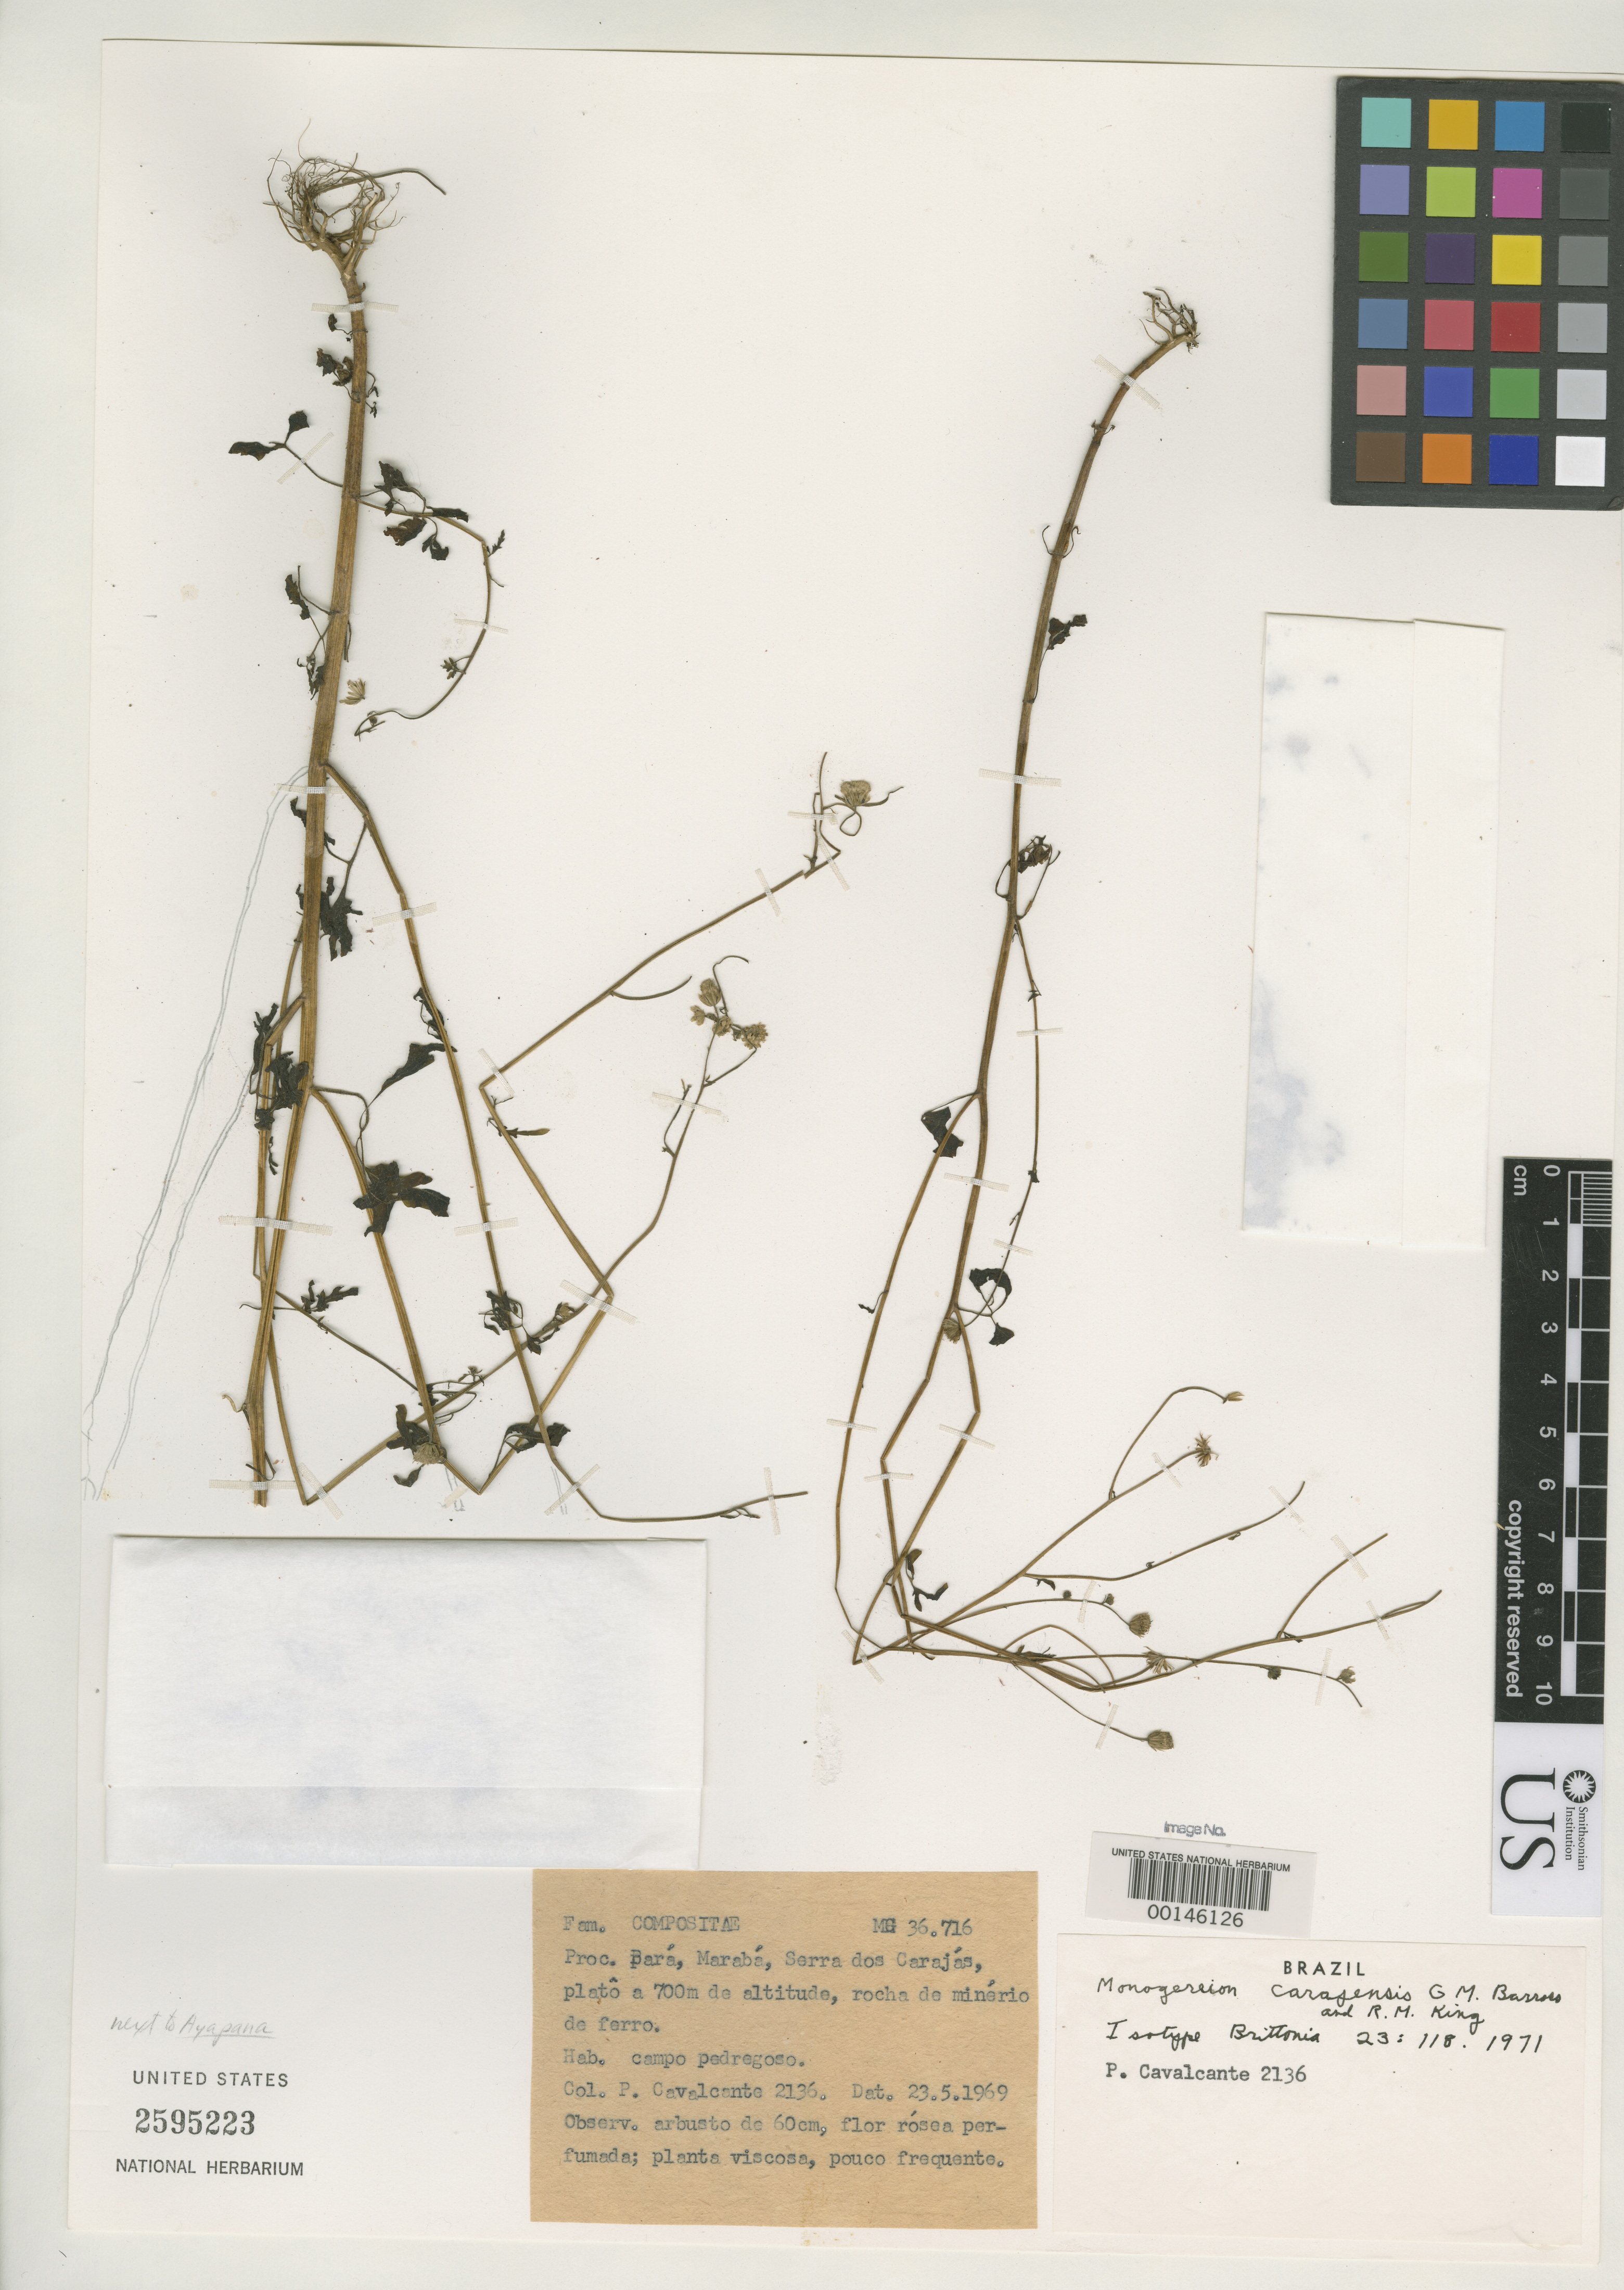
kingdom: Plantae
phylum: Tracheophyta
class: Magnoliopsida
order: Asterales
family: Asteraceae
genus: Monogereion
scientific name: Monogereion carajensis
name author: G.M. Barroso & R.M. King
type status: Isotype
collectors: P. B. Cavalcante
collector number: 2136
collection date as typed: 23 May 1969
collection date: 1969-05-23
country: Brazil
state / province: Pará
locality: Maraba, Serra dos Carajas.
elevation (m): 700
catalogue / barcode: US 2595223